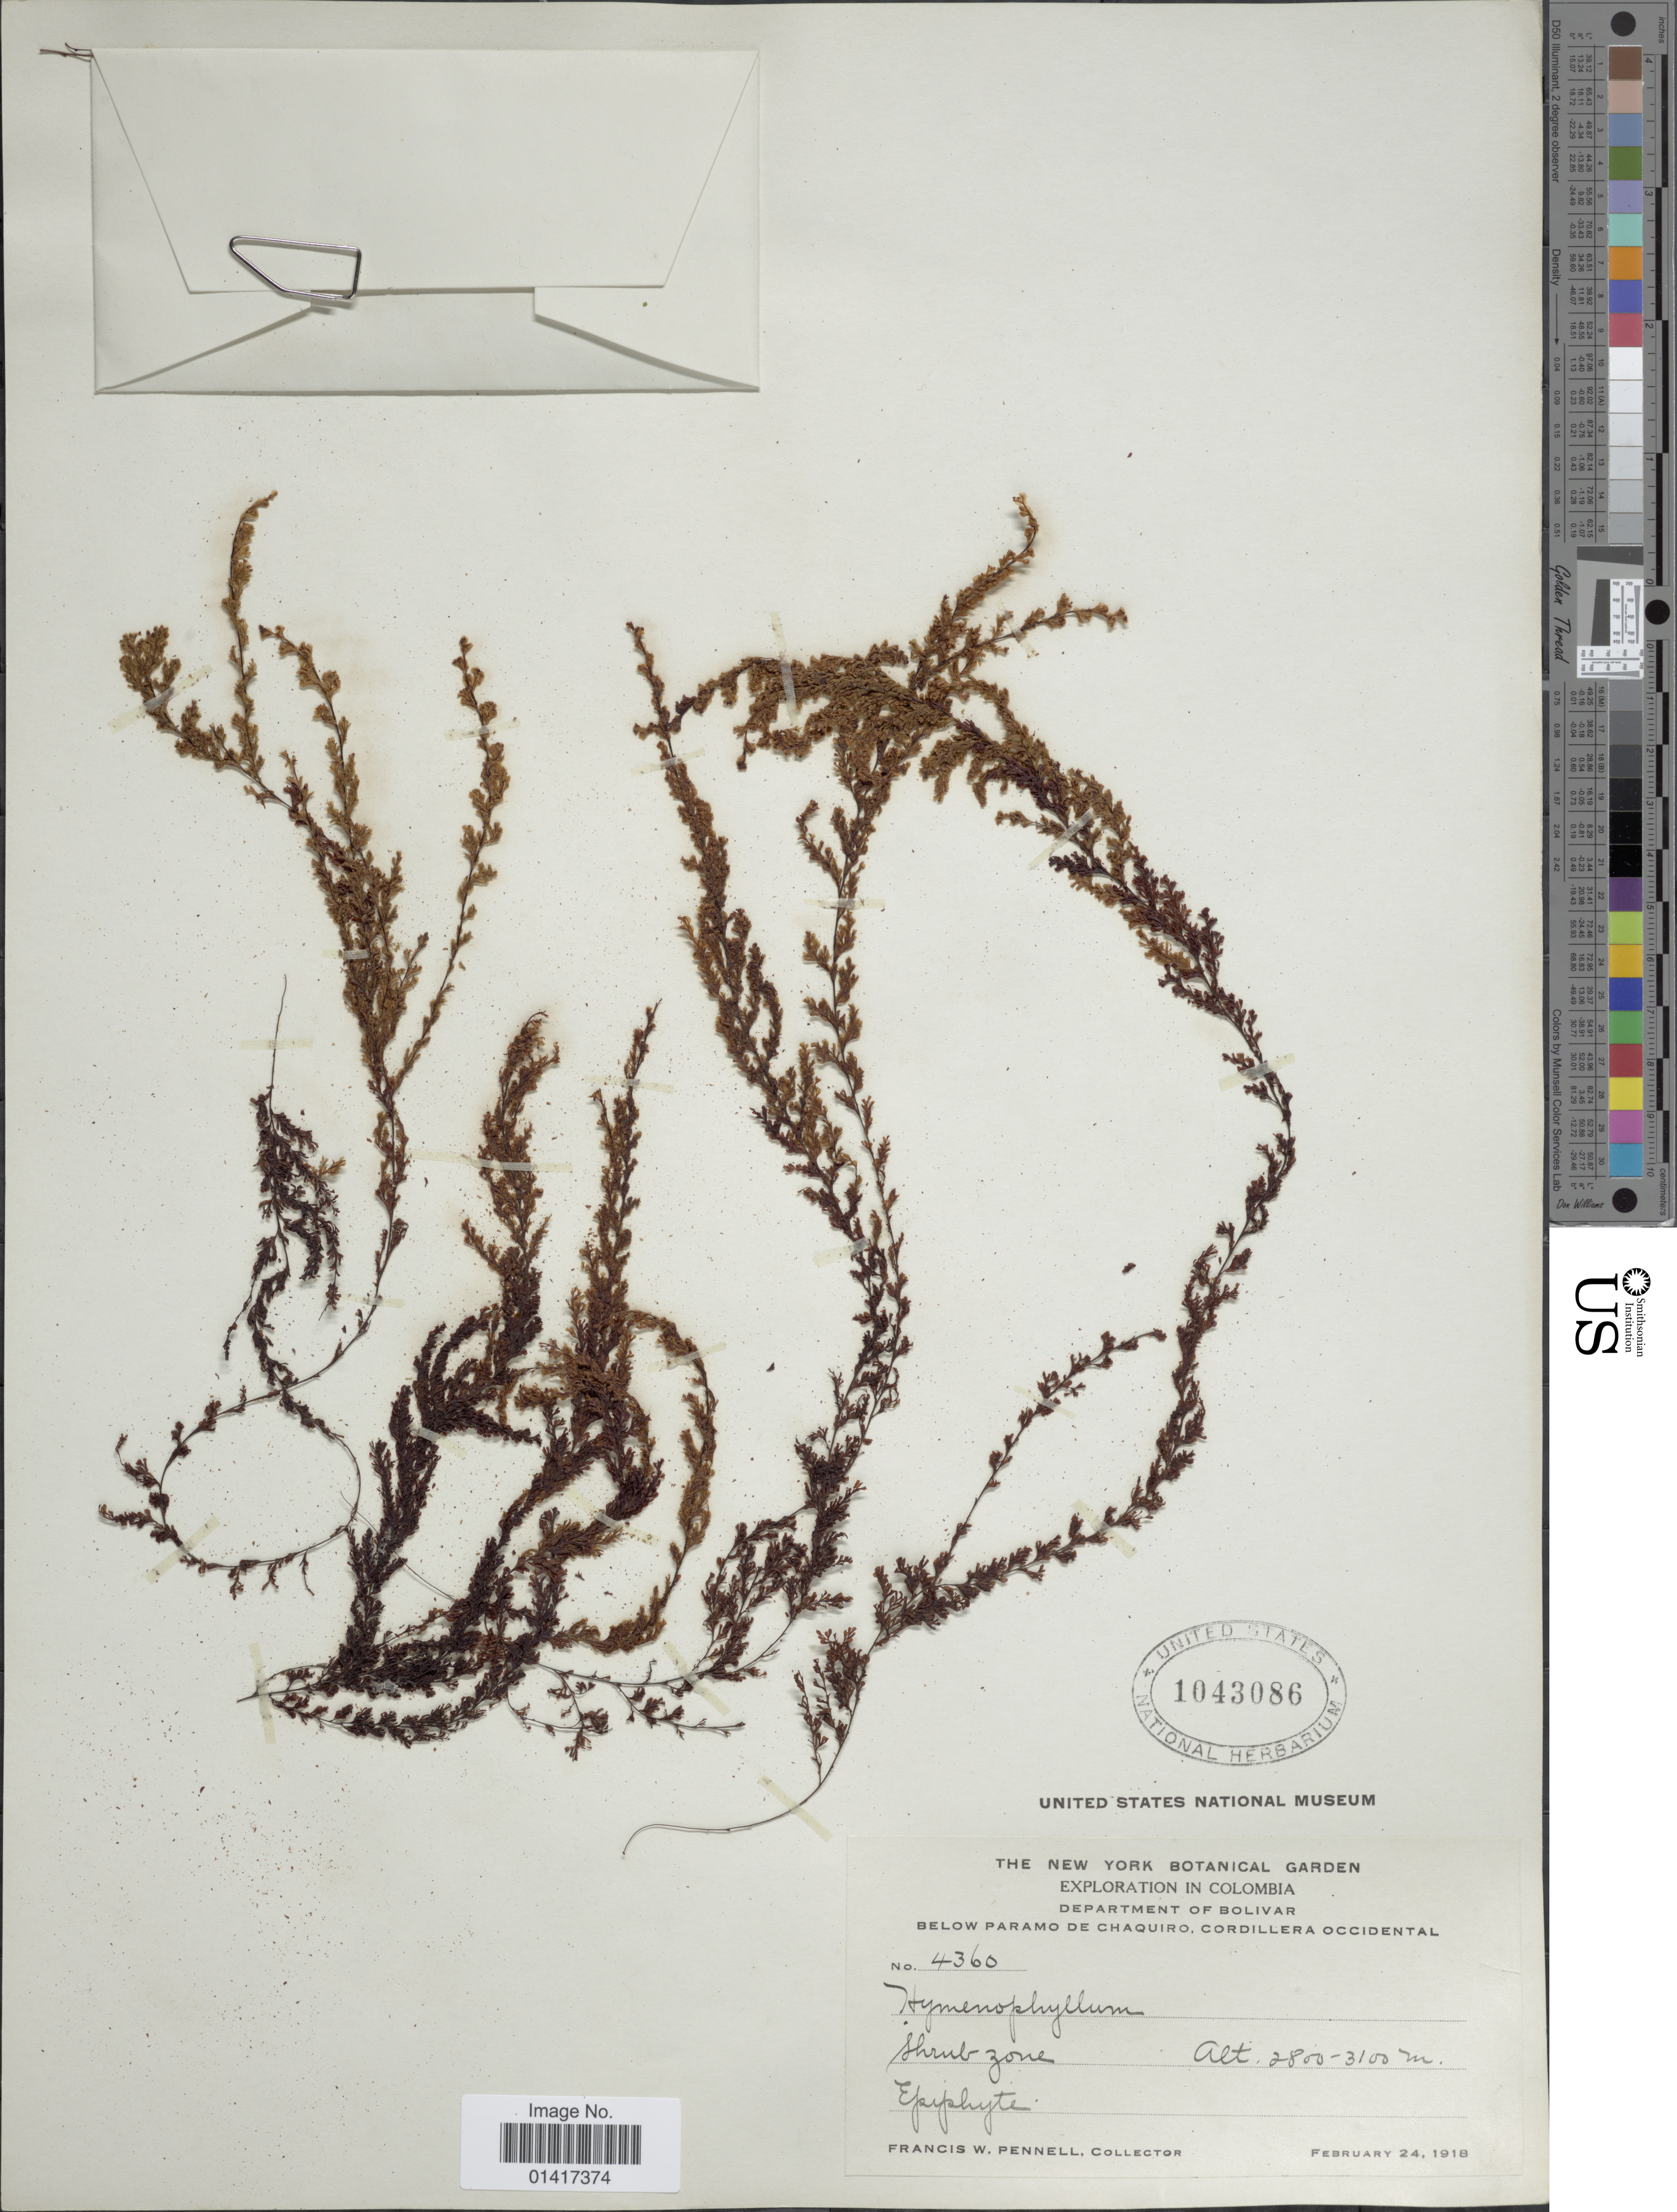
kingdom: Plantae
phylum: Tracheophyta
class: Polypodiopsida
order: Hymenophyllales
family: Hymenophyllaceae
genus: Hymenophyllum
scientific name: Hymenophyllum sp.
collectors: F. W. Pennell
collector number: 4360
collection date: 1918-02-24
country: Colombia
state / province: Bolívar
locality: Department of Bolivar. Below paramo de Chaquiro, Cordillera Occidental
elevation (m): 2800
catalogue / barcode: US 1043086